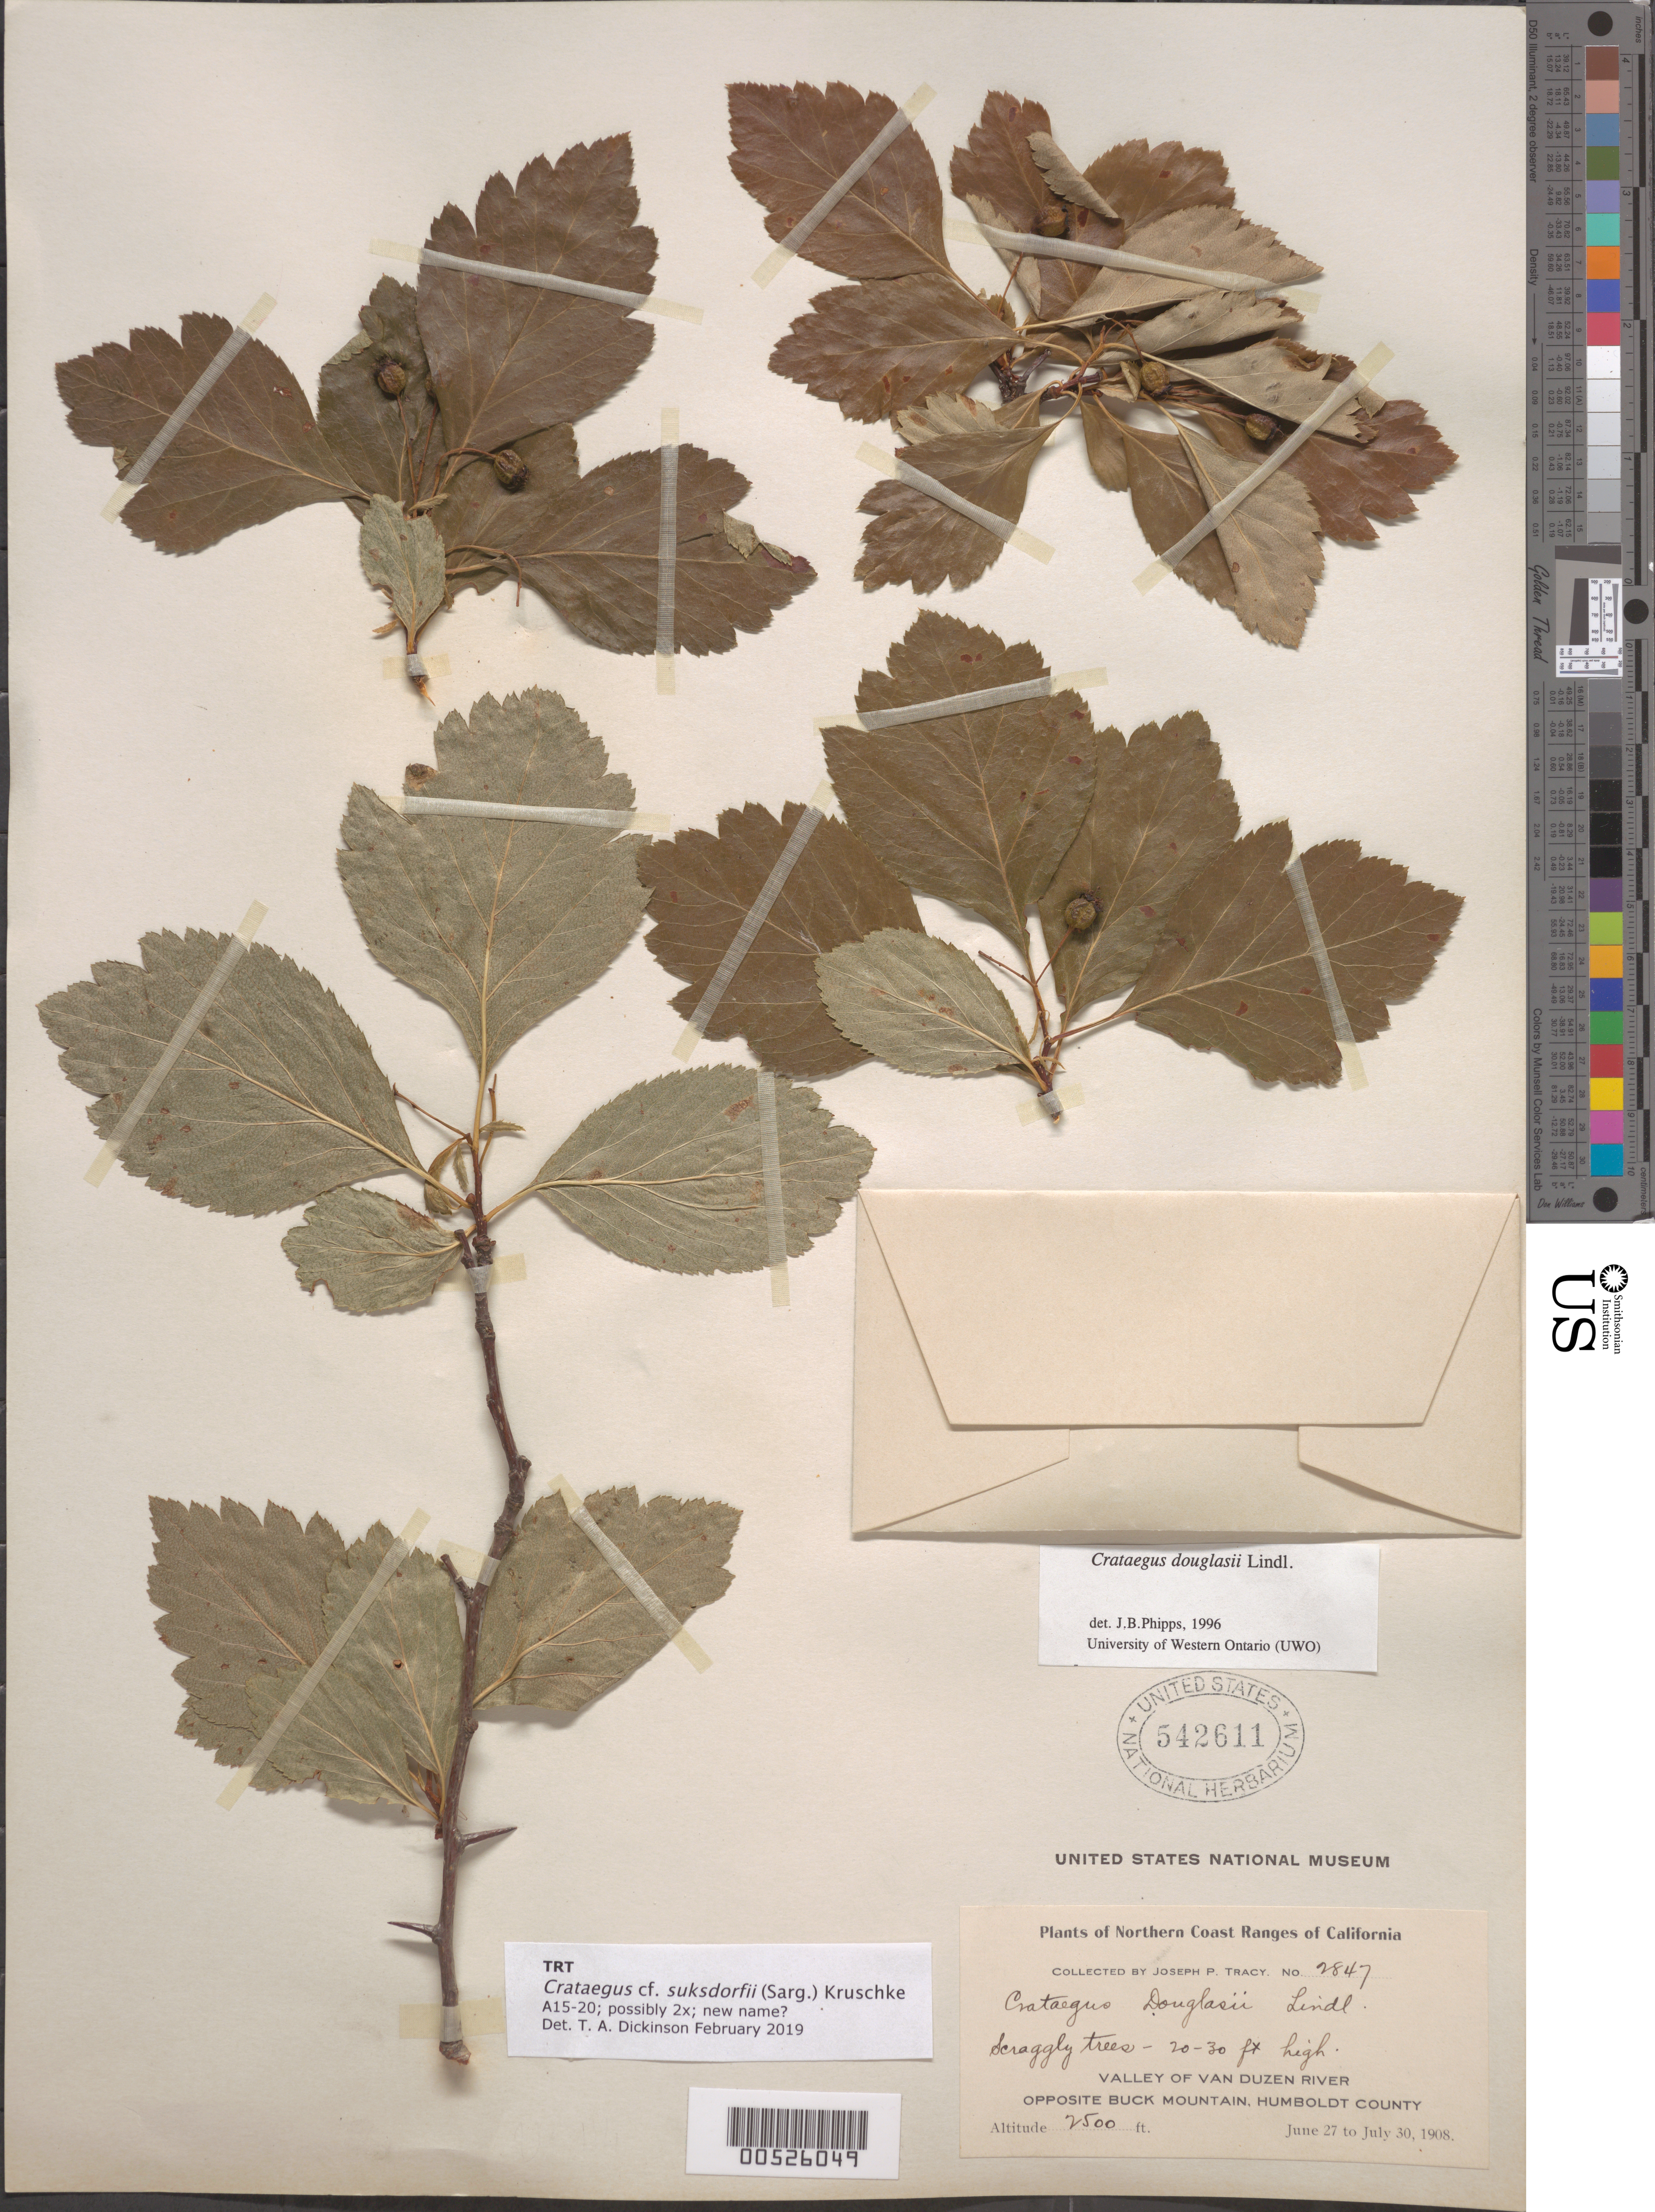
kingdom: Plantae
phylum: Tracheophyta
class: Magnoliopsida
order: Rosales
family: Rosaceae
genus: Crataegus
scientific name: Crataegus suksdorfii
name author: (Sarg.) Kruschke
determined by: Dickinson, Timothy A., Assistant Curator (TRT), University of Toronto (CANADA)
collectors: J. Tracy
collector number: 2847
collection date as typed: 27 Jun 1908 to 30 Jul 1908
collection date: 1908-06-27/1908-07-30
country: United States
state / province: California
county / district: Humboldt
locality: Valley of Van Dusen River opposite Buck Mtn.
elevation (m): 762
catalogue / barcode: US 542611